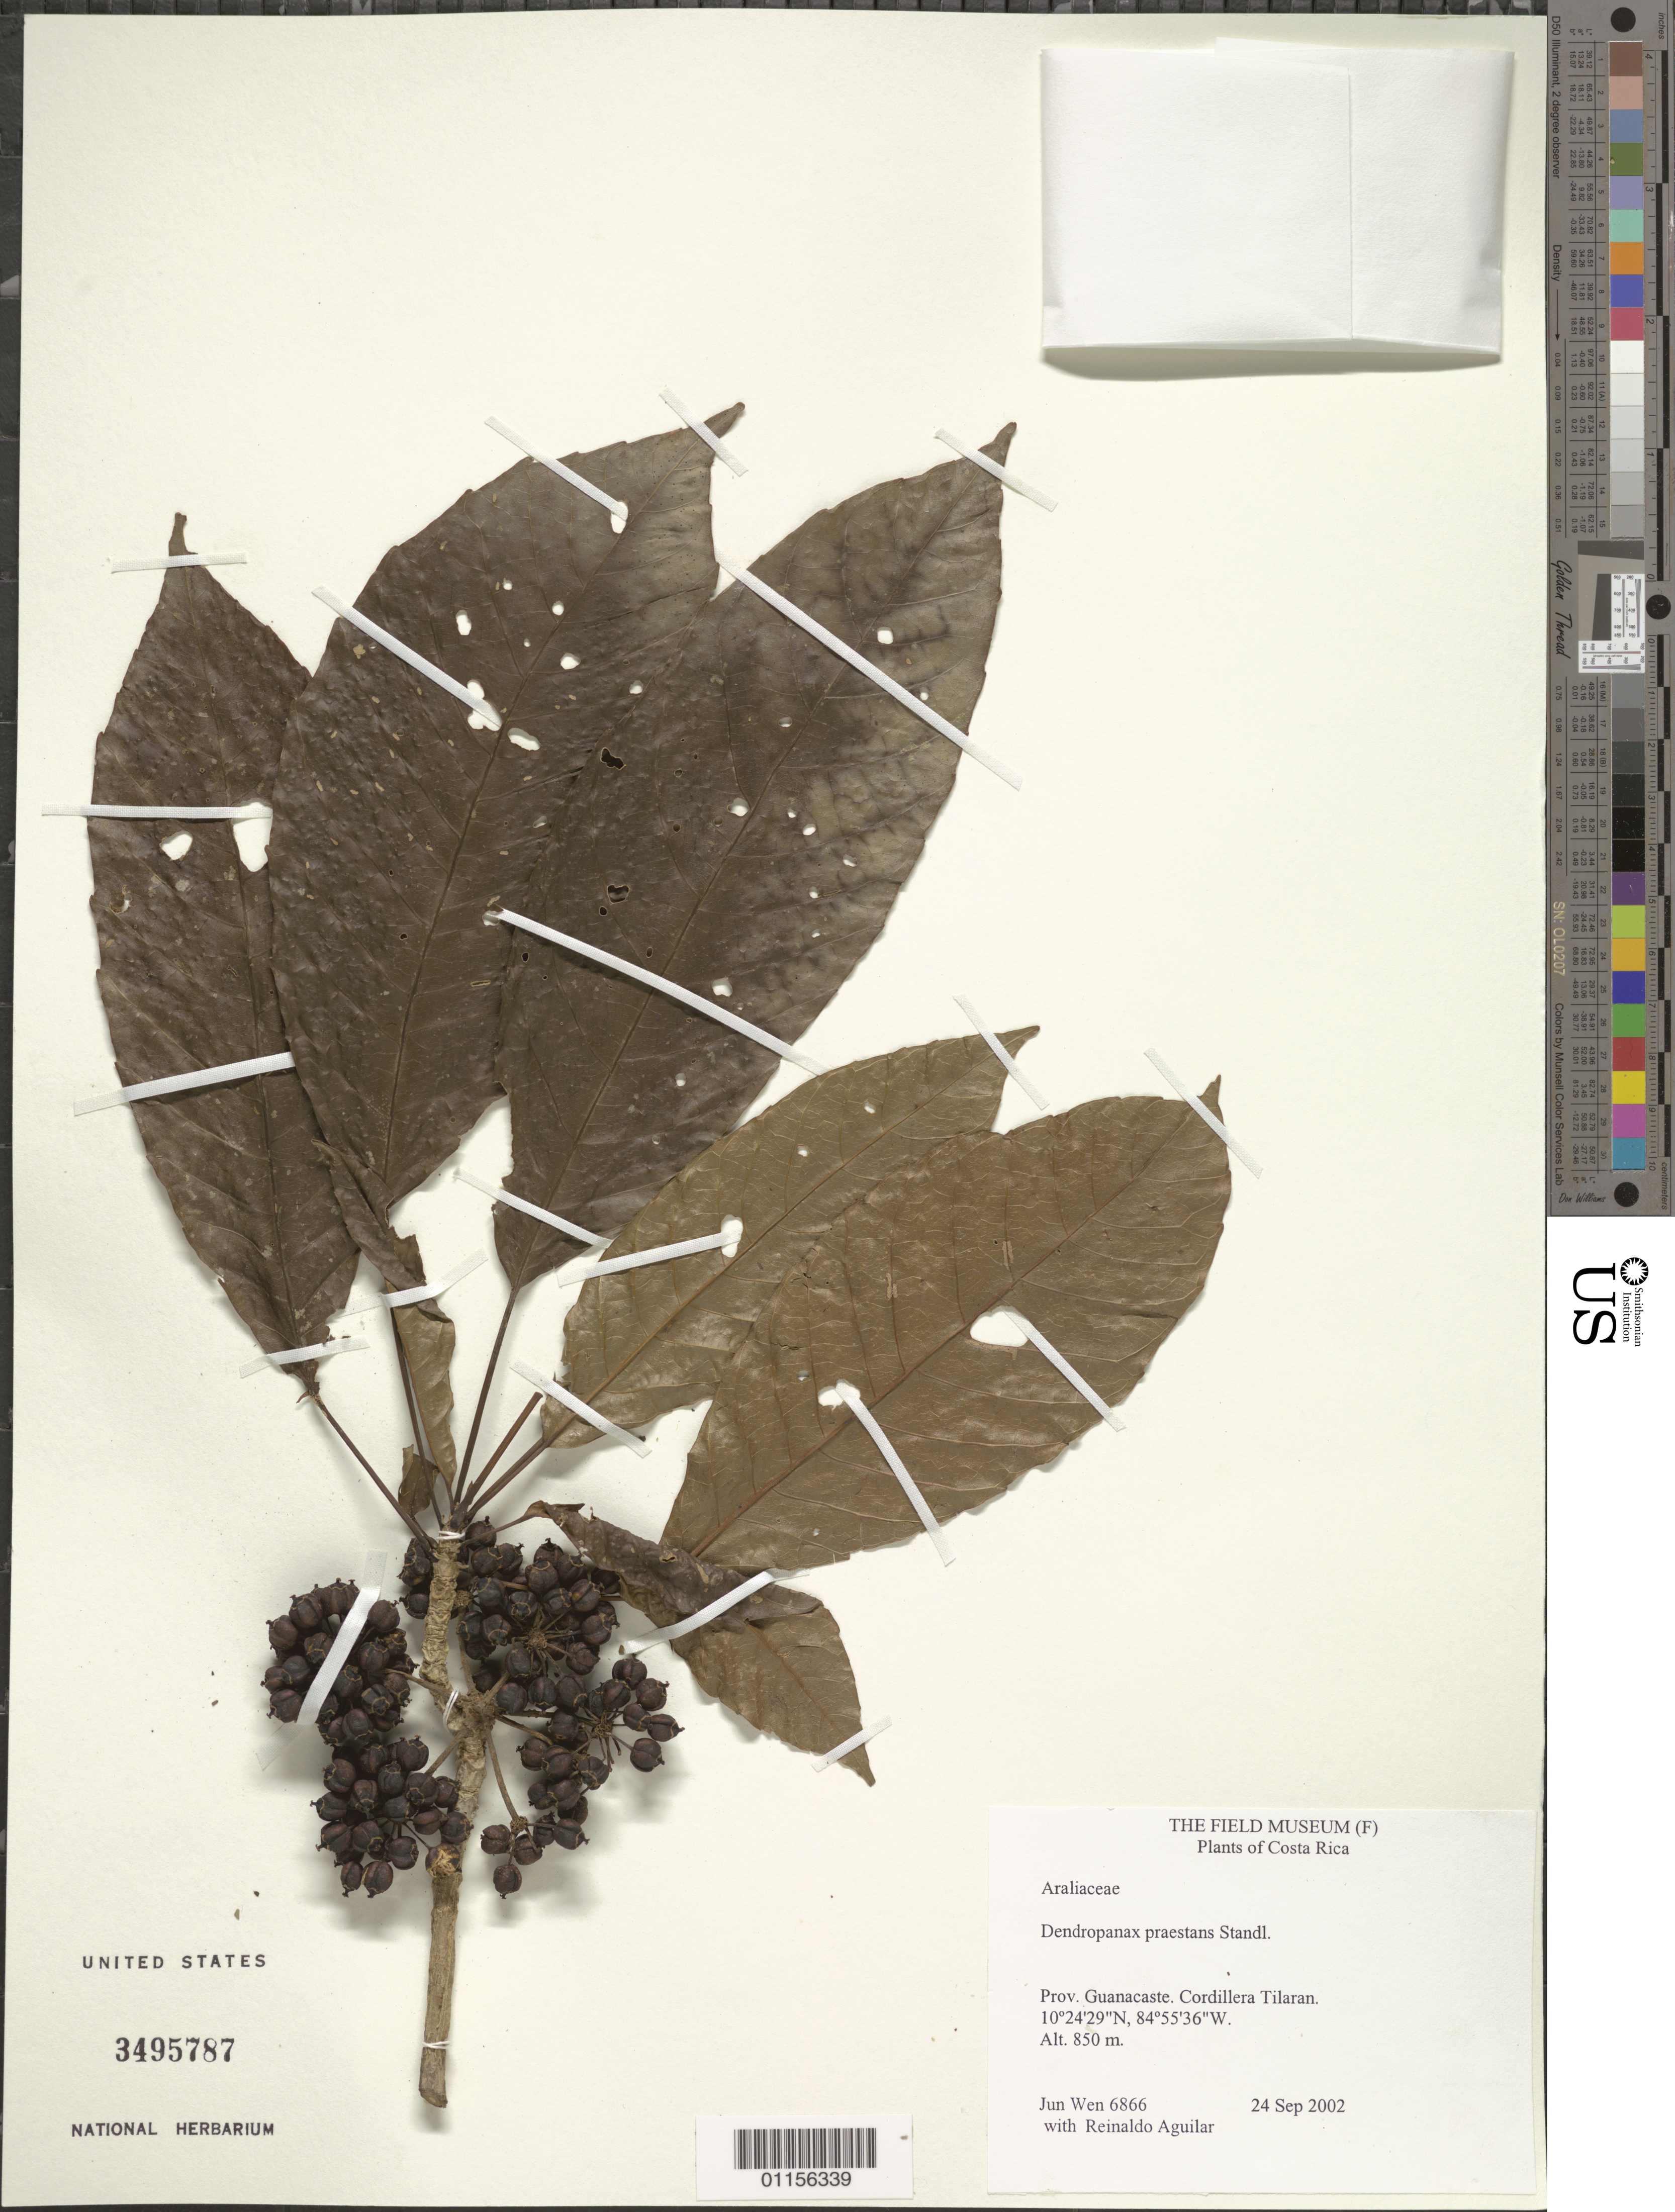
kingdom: Plantae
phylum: Tracheophyta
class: Magnoliopsida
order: Apiales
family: Araliaceae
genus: Dendropanax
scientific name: Dendropanax praestans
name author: Standl.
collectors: J. Wen & R. Aguilar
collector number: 6866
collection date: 2002-09-24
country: Costa Rica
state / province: Guanacaste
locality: Cordillera Tilaran.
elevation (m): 850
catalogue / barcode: US 3495787